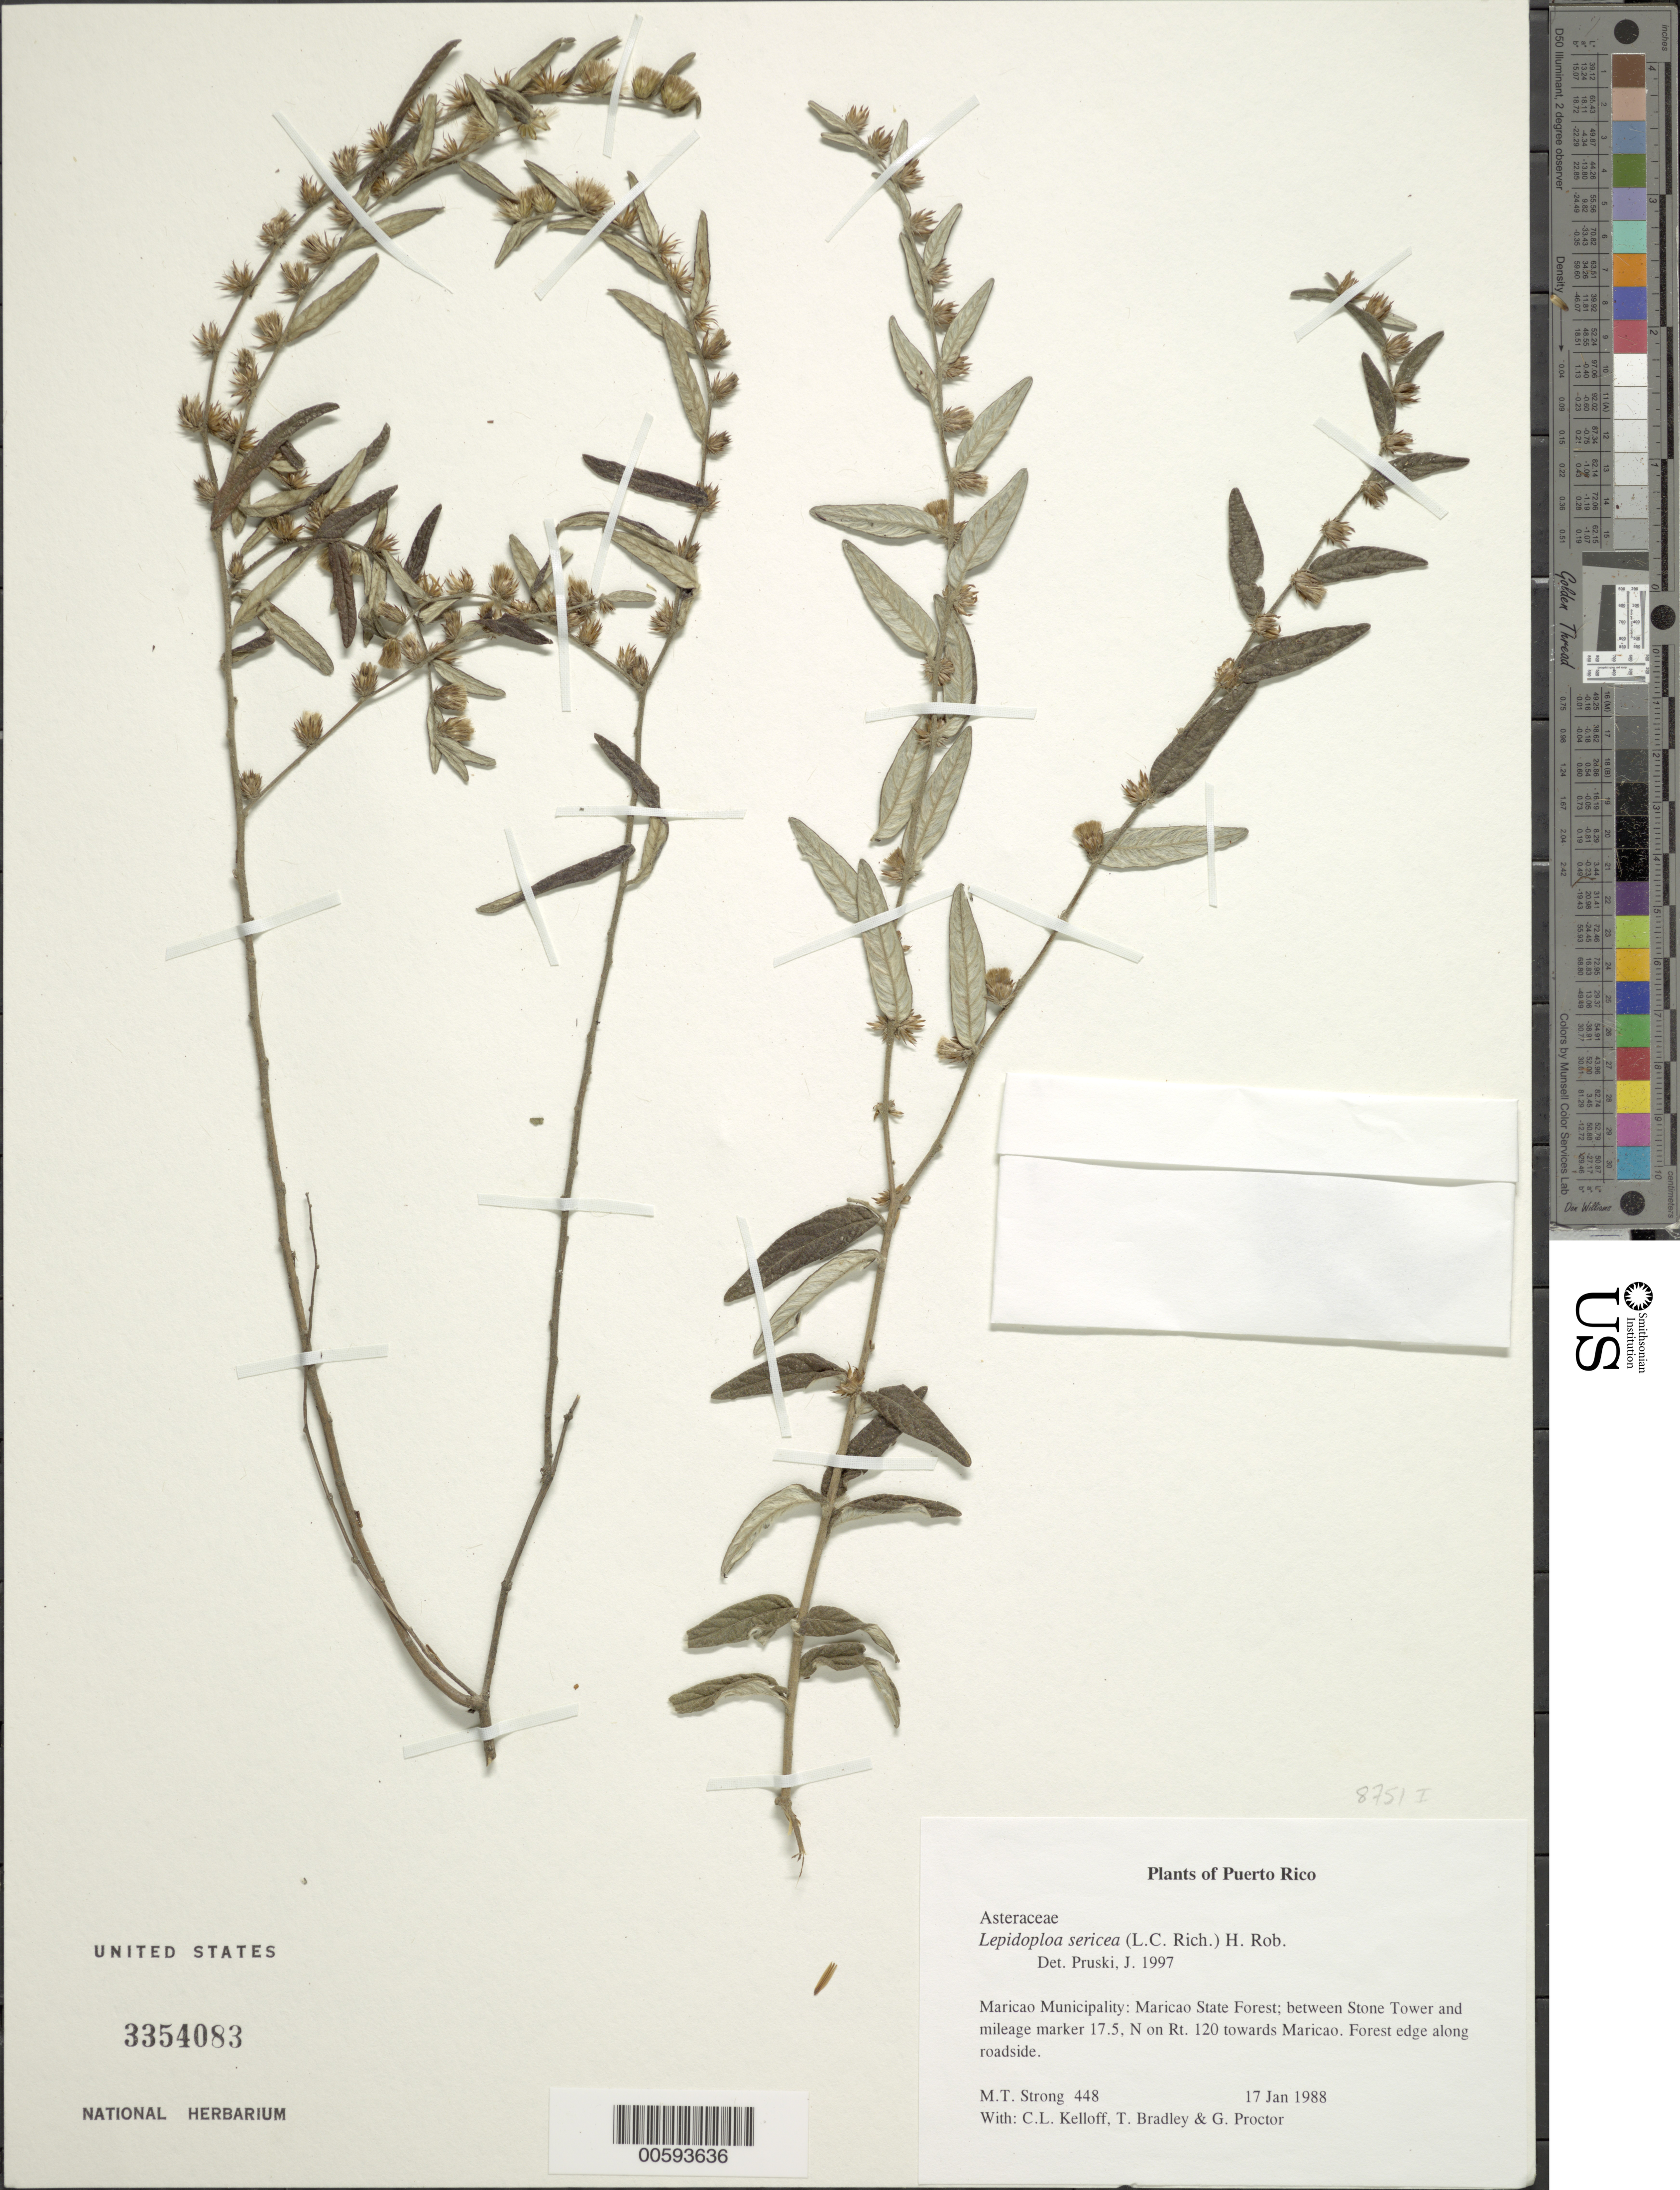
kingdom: Plantae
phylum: Tracheophyta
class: Magnoliopsida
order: Asterales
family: Asteraceae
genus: Lepidaploa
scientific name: Lepidaploa sericea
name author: (Rich.) H. Rob.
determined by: Pruski, J. F.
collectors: M. T. Strong, C. L. Kelloff, T. Bradley & G. Proctor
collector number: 448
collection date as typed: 17 Jan 1988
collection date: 1988-01-17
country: Puerto Rico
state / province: Maricao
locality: Maricao Municipality: Maricao State Forest; between Stone Tower and mileage marker 17.5, N on Rt. 120 towards Maricao.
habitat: Forest edge along roadside.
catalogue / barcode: US 3354083